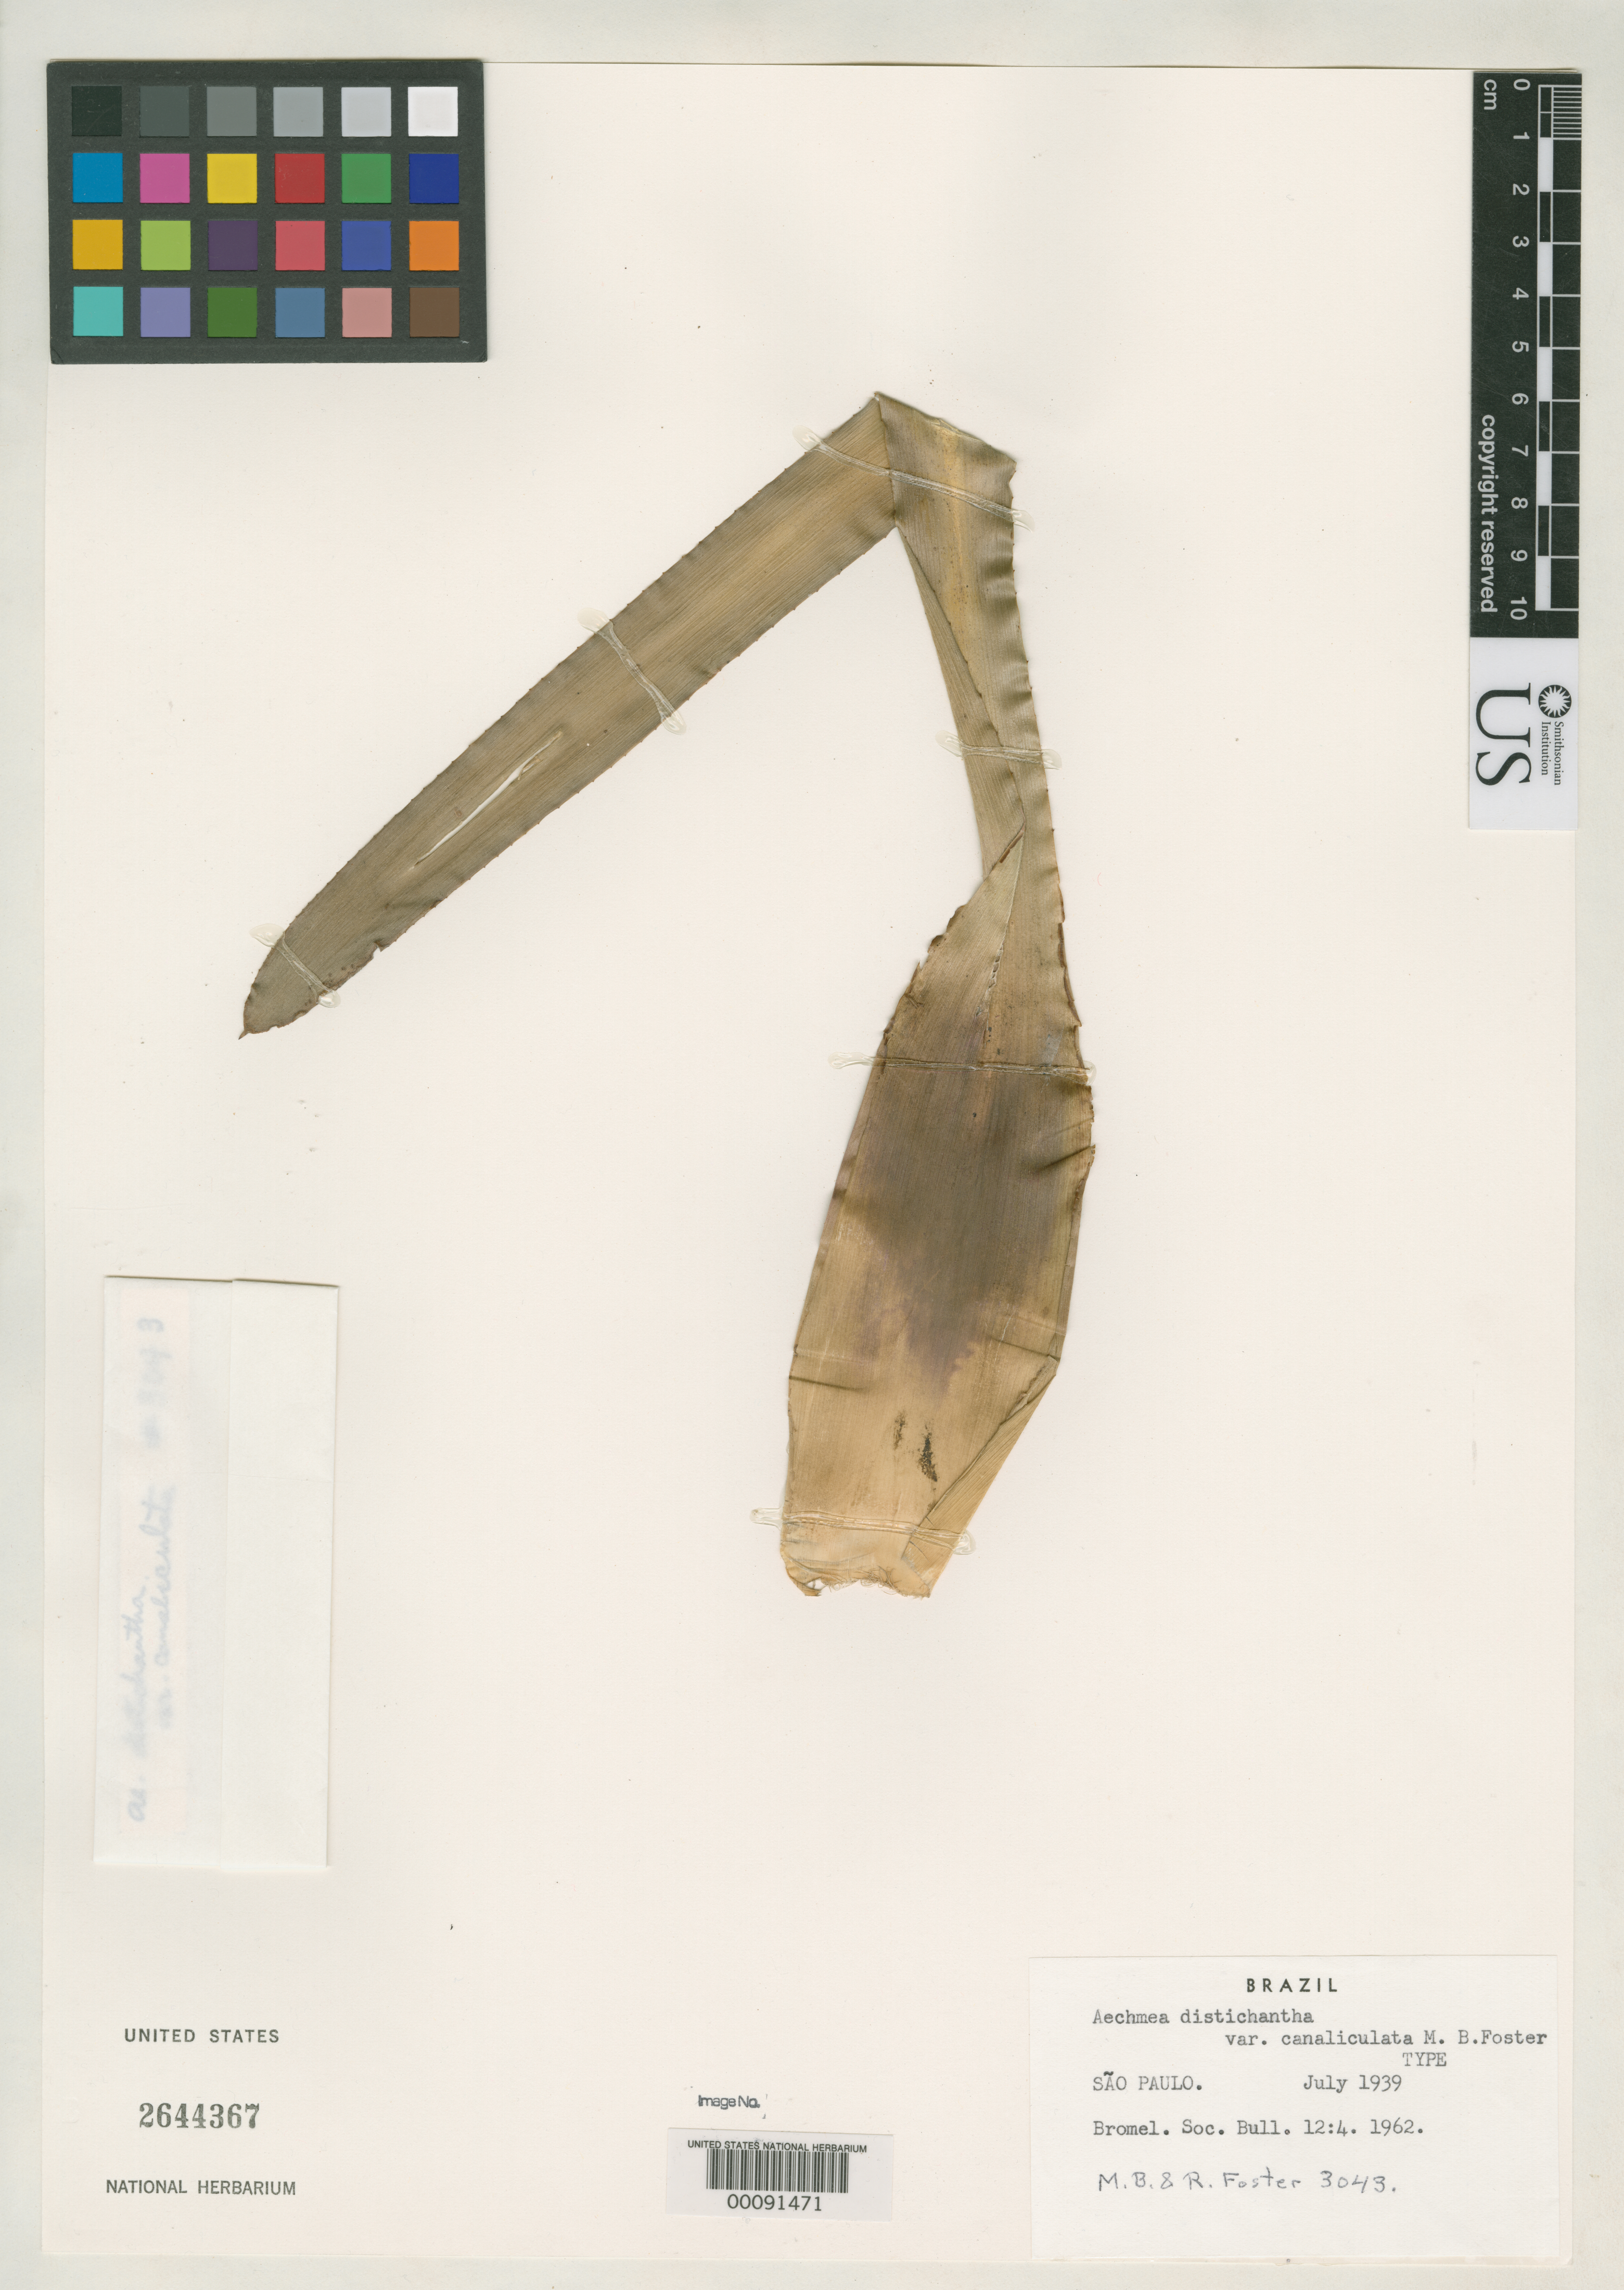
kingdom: Plantae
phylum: Tracheophyta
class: Liliopsida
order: Poales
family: Bromeliaceae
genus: Aechmea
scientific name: Aechmea distichantha var. canaliculata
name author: M.B. Foster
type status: Holotype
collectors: M. B. Foster & R. C. Foster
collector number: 3043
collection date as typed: Jul 1939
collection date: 1939-07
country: Brazil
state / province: São Paulo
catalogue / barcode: US 2644367